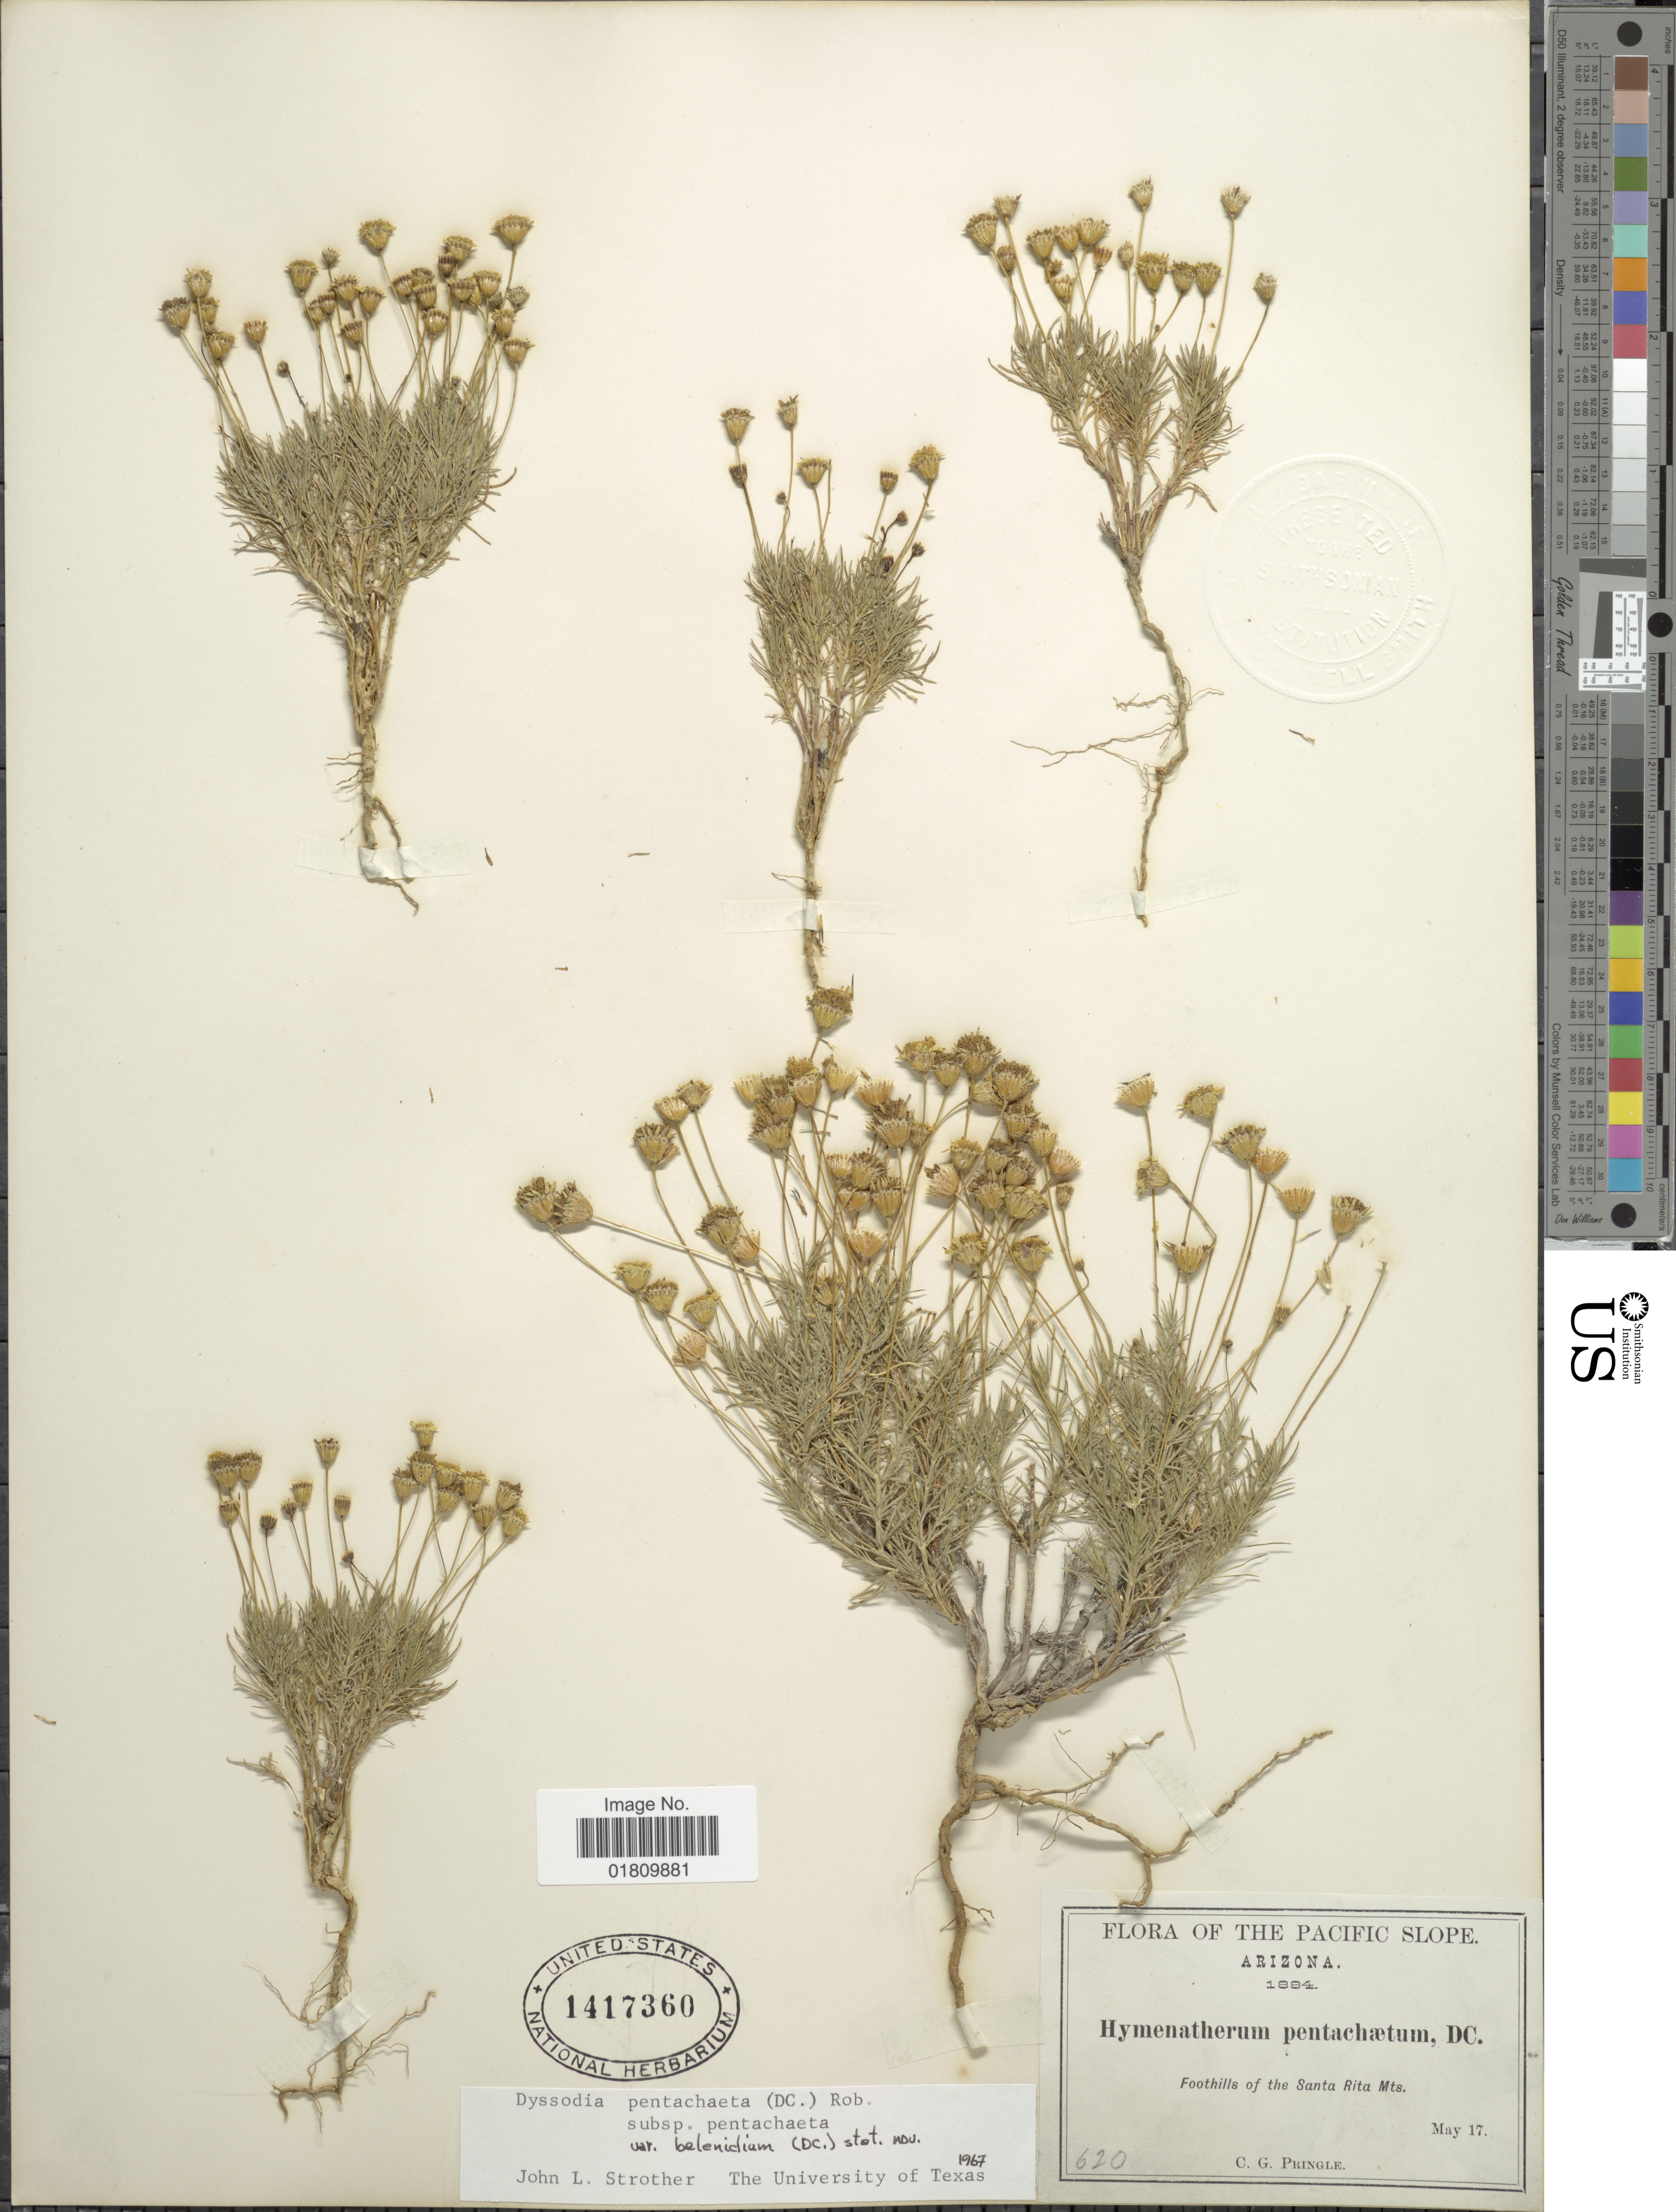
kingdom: Plantae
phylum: Tracheophyta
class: Magnoliopsida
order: Asterales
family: Asteraceae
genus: Thymophylla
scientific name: Thymophylla pentachaeta var. belenidium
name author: (DC.) Strother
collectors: C. G. Pringle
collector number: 620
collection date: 1884-05-17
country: United States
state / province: Arizona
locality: Pacific Slope, foothills of the Santa Rita Mts.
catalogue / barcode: US 1417360